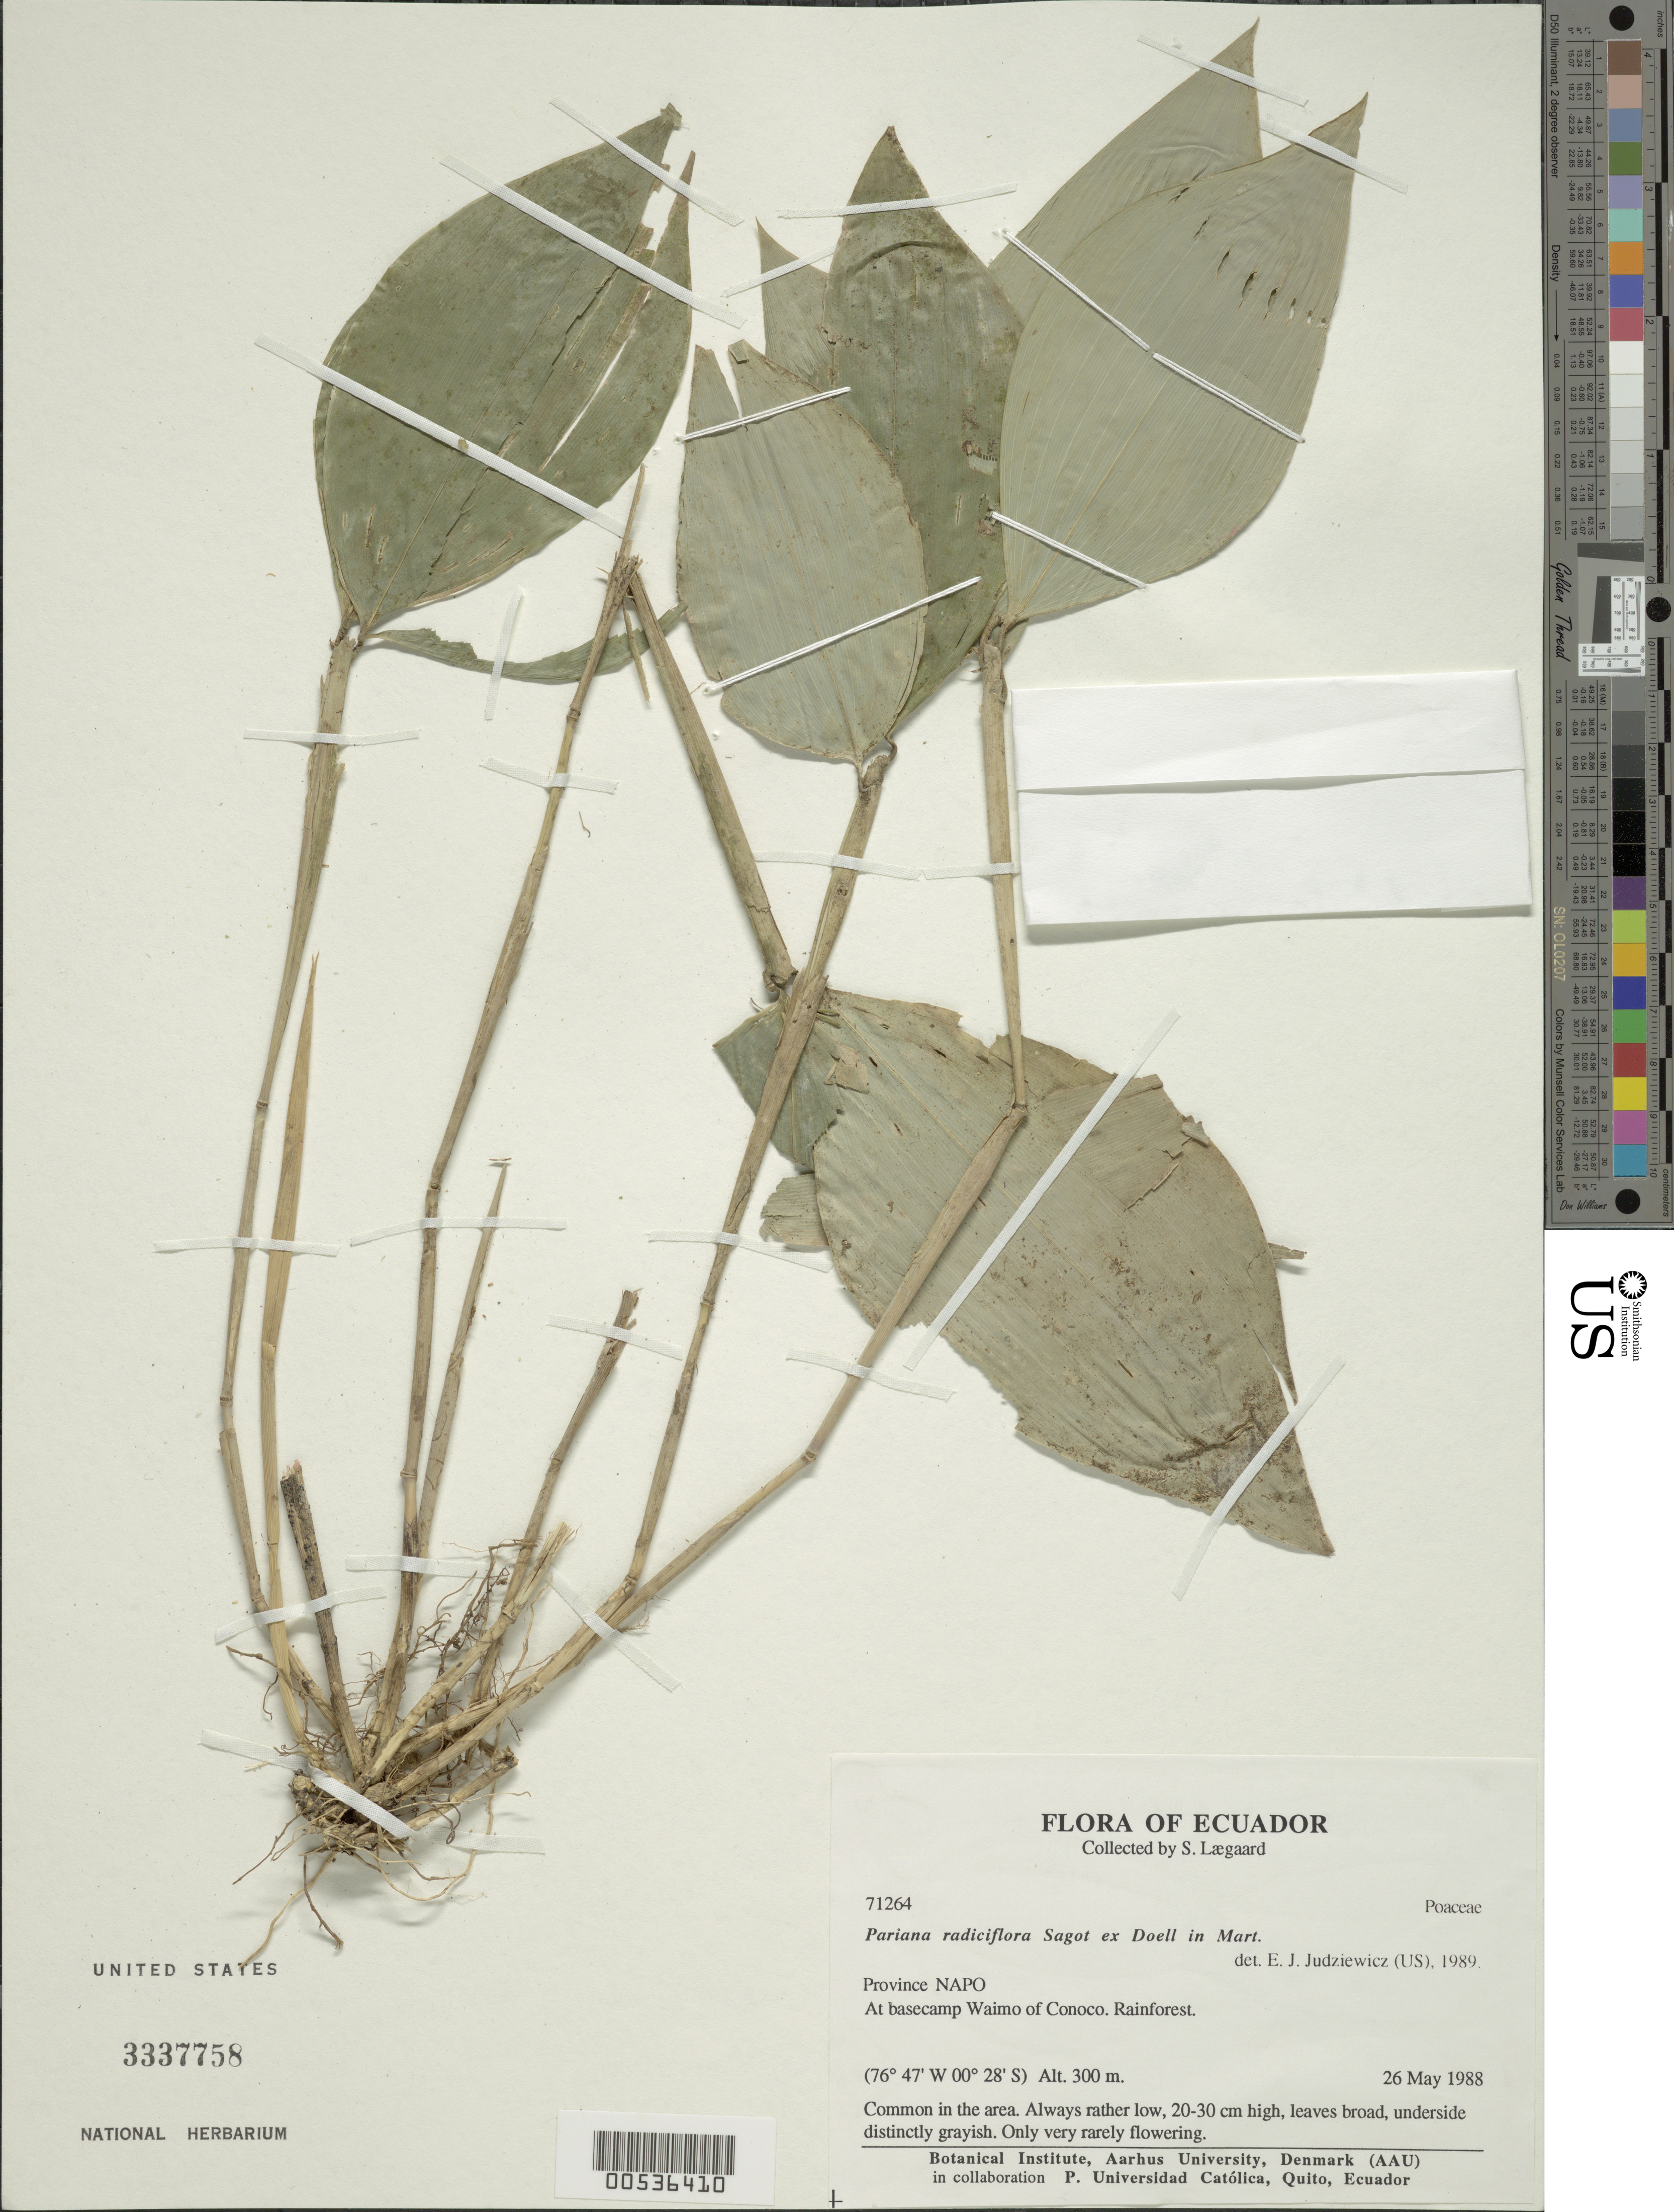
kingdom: Plantae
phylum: Tracheophyta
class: Liliopsida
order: Poales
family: Poaceae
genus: Pariana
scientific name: Pariana radiciflora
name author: Sagot ex Döll in Mart.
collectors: S. Lægaard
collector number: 71264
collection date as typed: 26 May 1988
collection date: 1988-05-26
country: Ecuador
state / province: Napo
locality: BaSecamp waimo of Conoco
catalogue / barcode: US 3337758